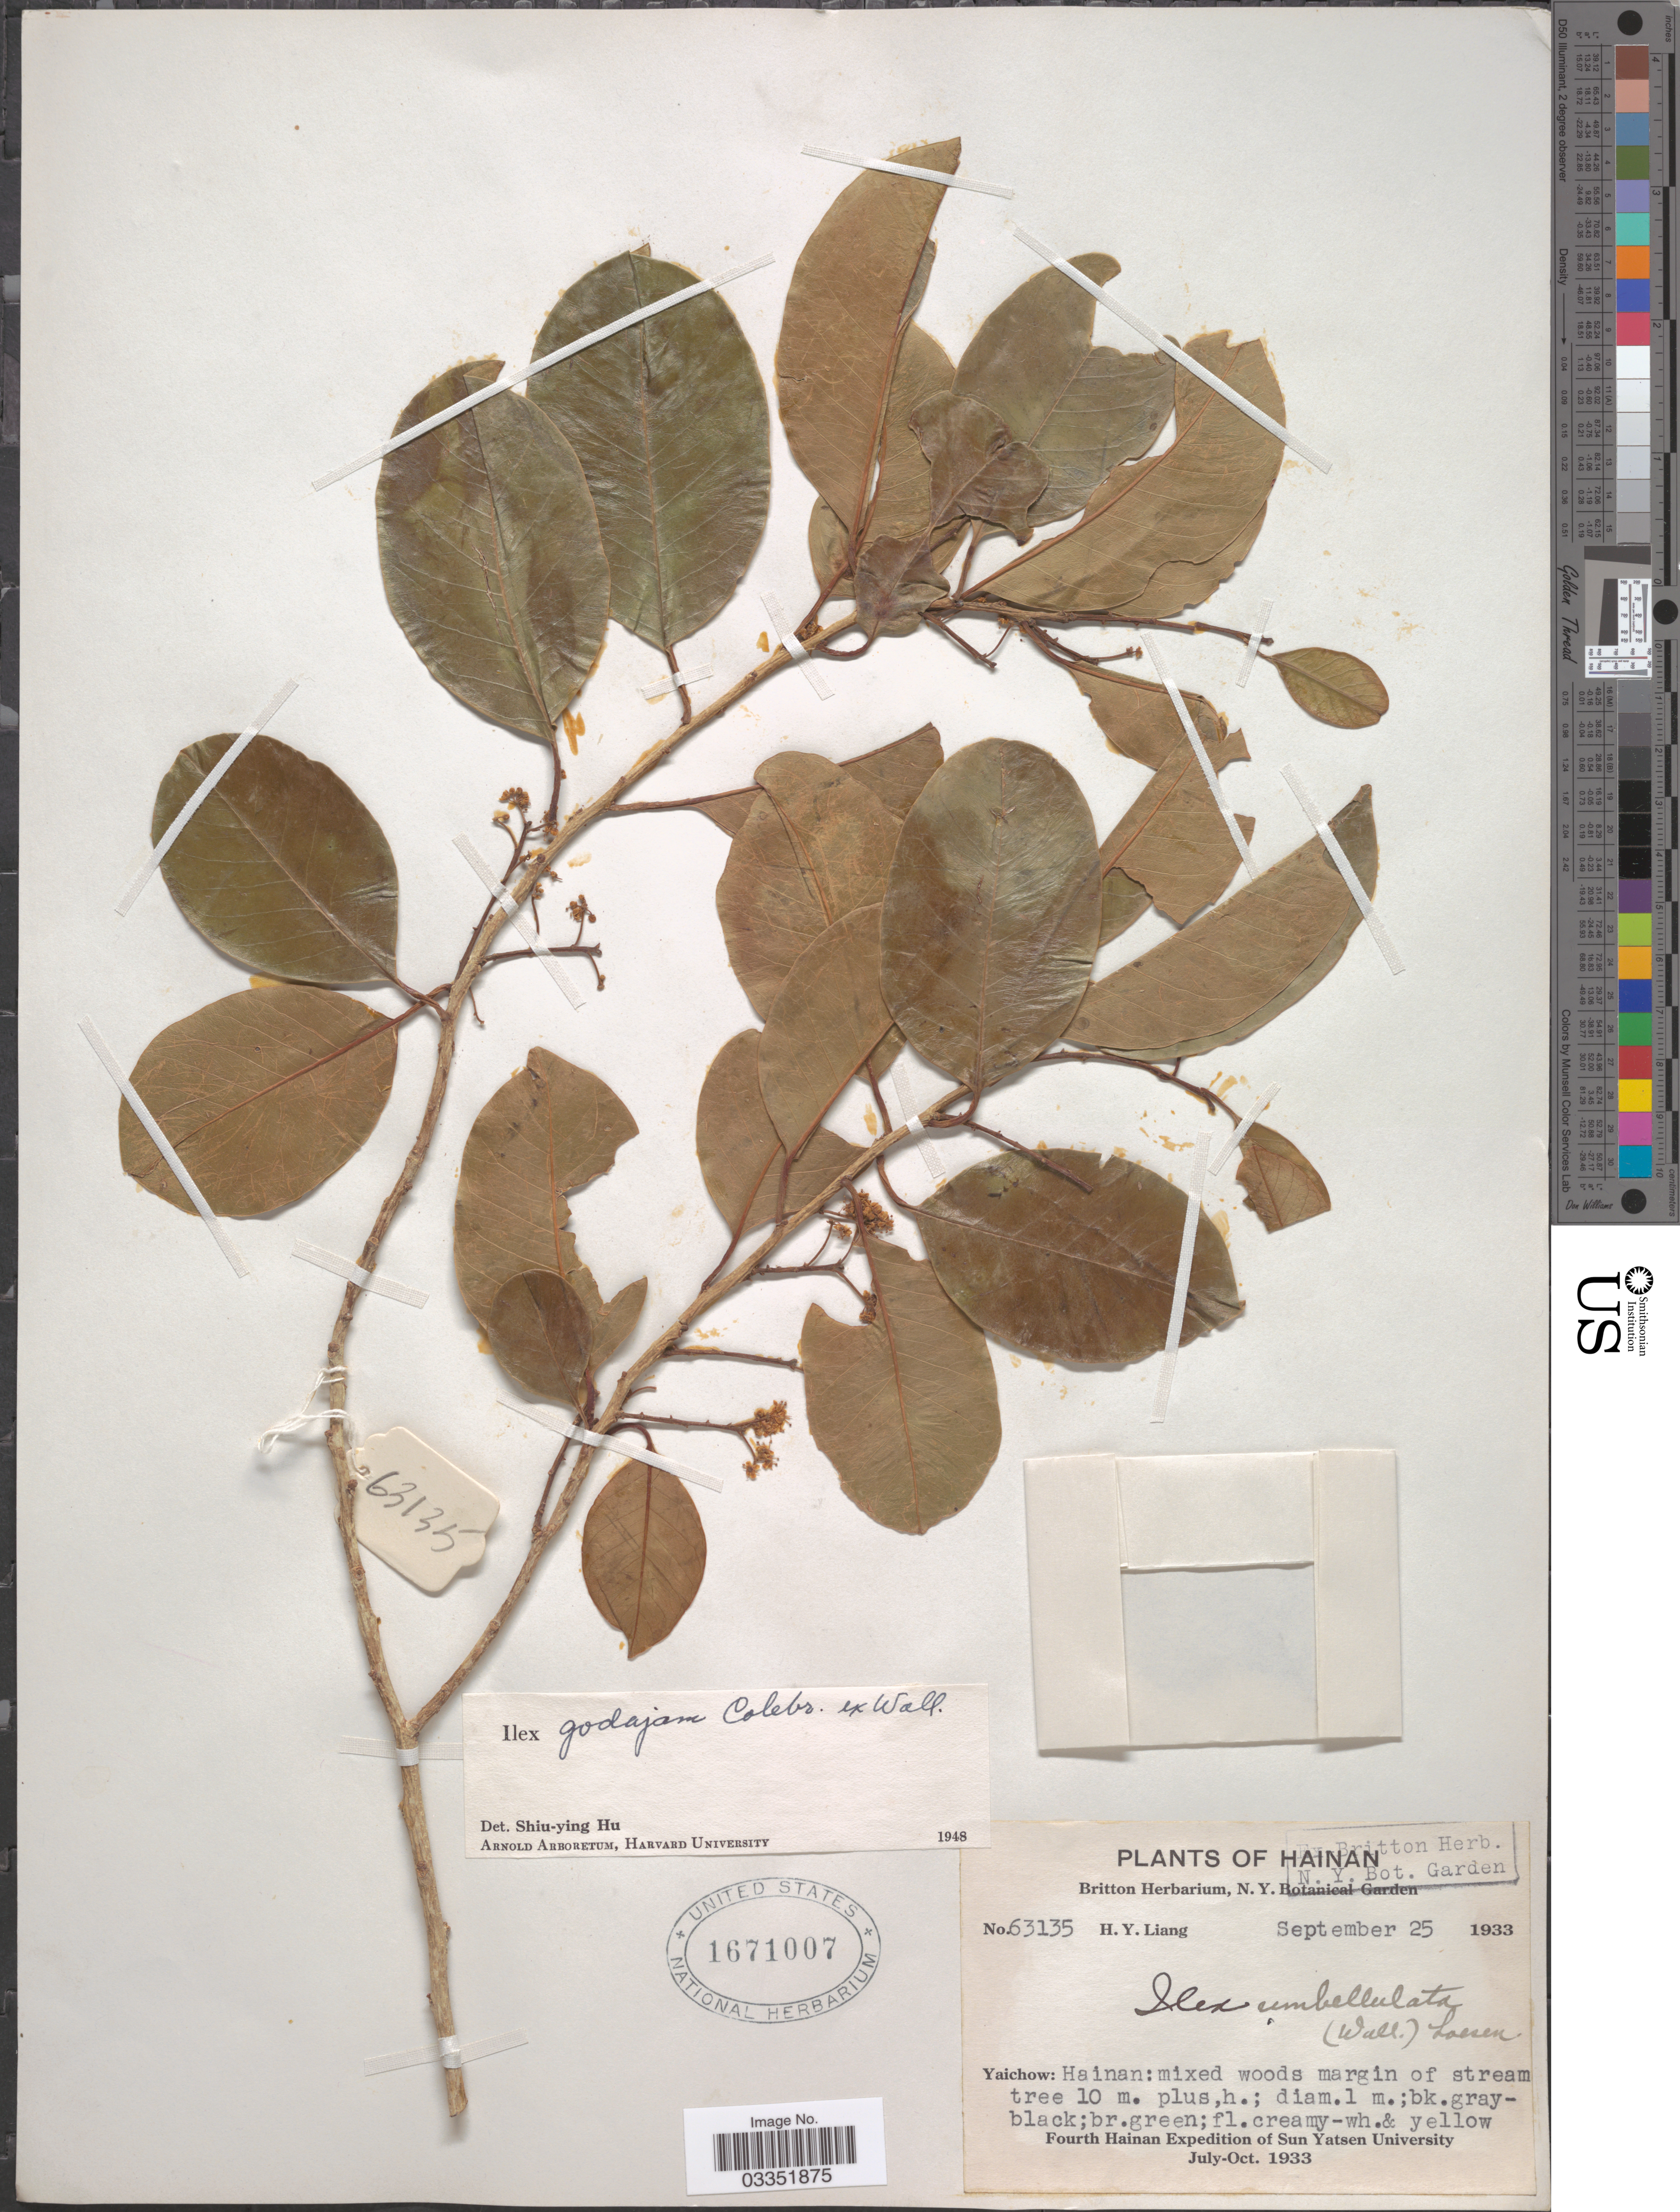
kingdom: Plantae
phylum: Tracheophyta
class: Magnoliopsida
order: Aquifoliales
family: Aquifoliaceae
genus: Ilex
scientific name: Ilex godajam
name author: Wall. ex Hook. f.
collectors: H. Y. Liang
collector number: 63135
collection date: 1933-09-25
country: China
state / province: Hainan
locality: Yaichow.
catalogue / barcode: US 1671007